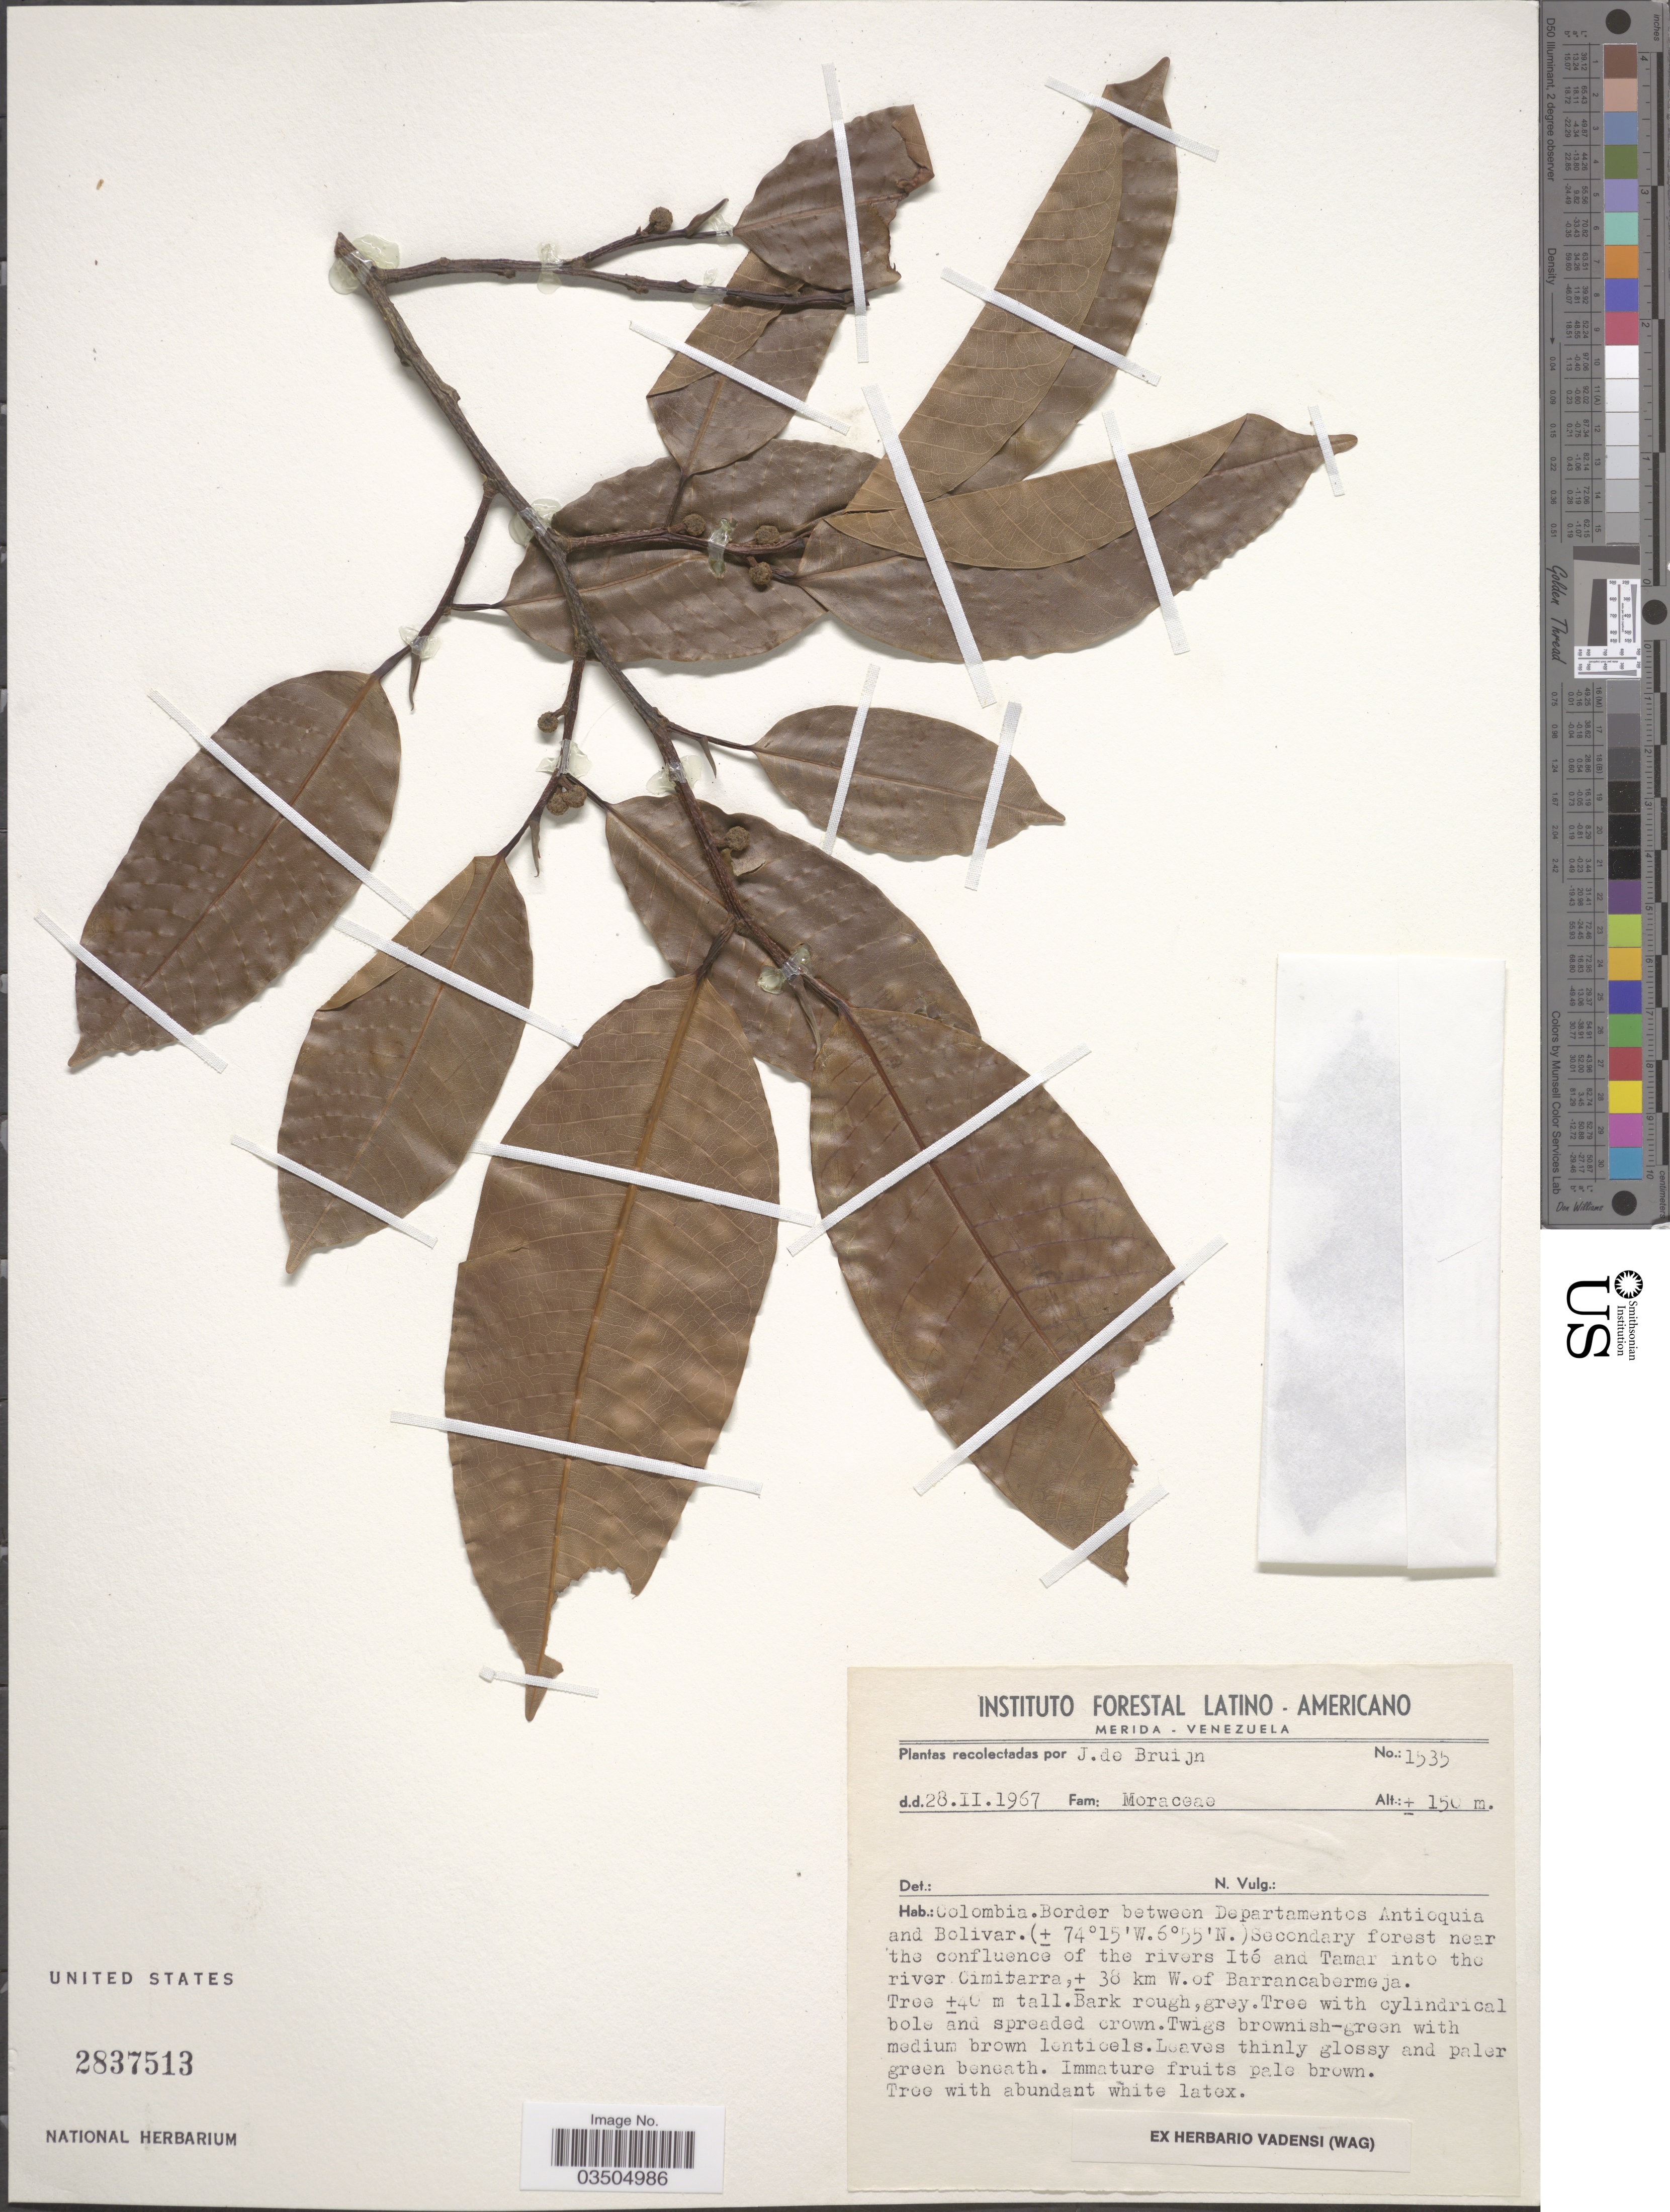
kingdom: Plantae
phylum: Tracheophyta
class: Magnoliopsida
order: Proteales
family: Proteaceae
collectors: J. Bruijn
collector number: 1535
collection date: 1967-02-28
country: Colombia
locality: Border between Departamentos Antioquia and Bolivar. Secondary forest near the confluence of the rivers Itó and Tamar into the river Oimitarra, ±38 km W. of Barrancabermeja.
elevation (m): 150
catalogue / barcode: US 2837513